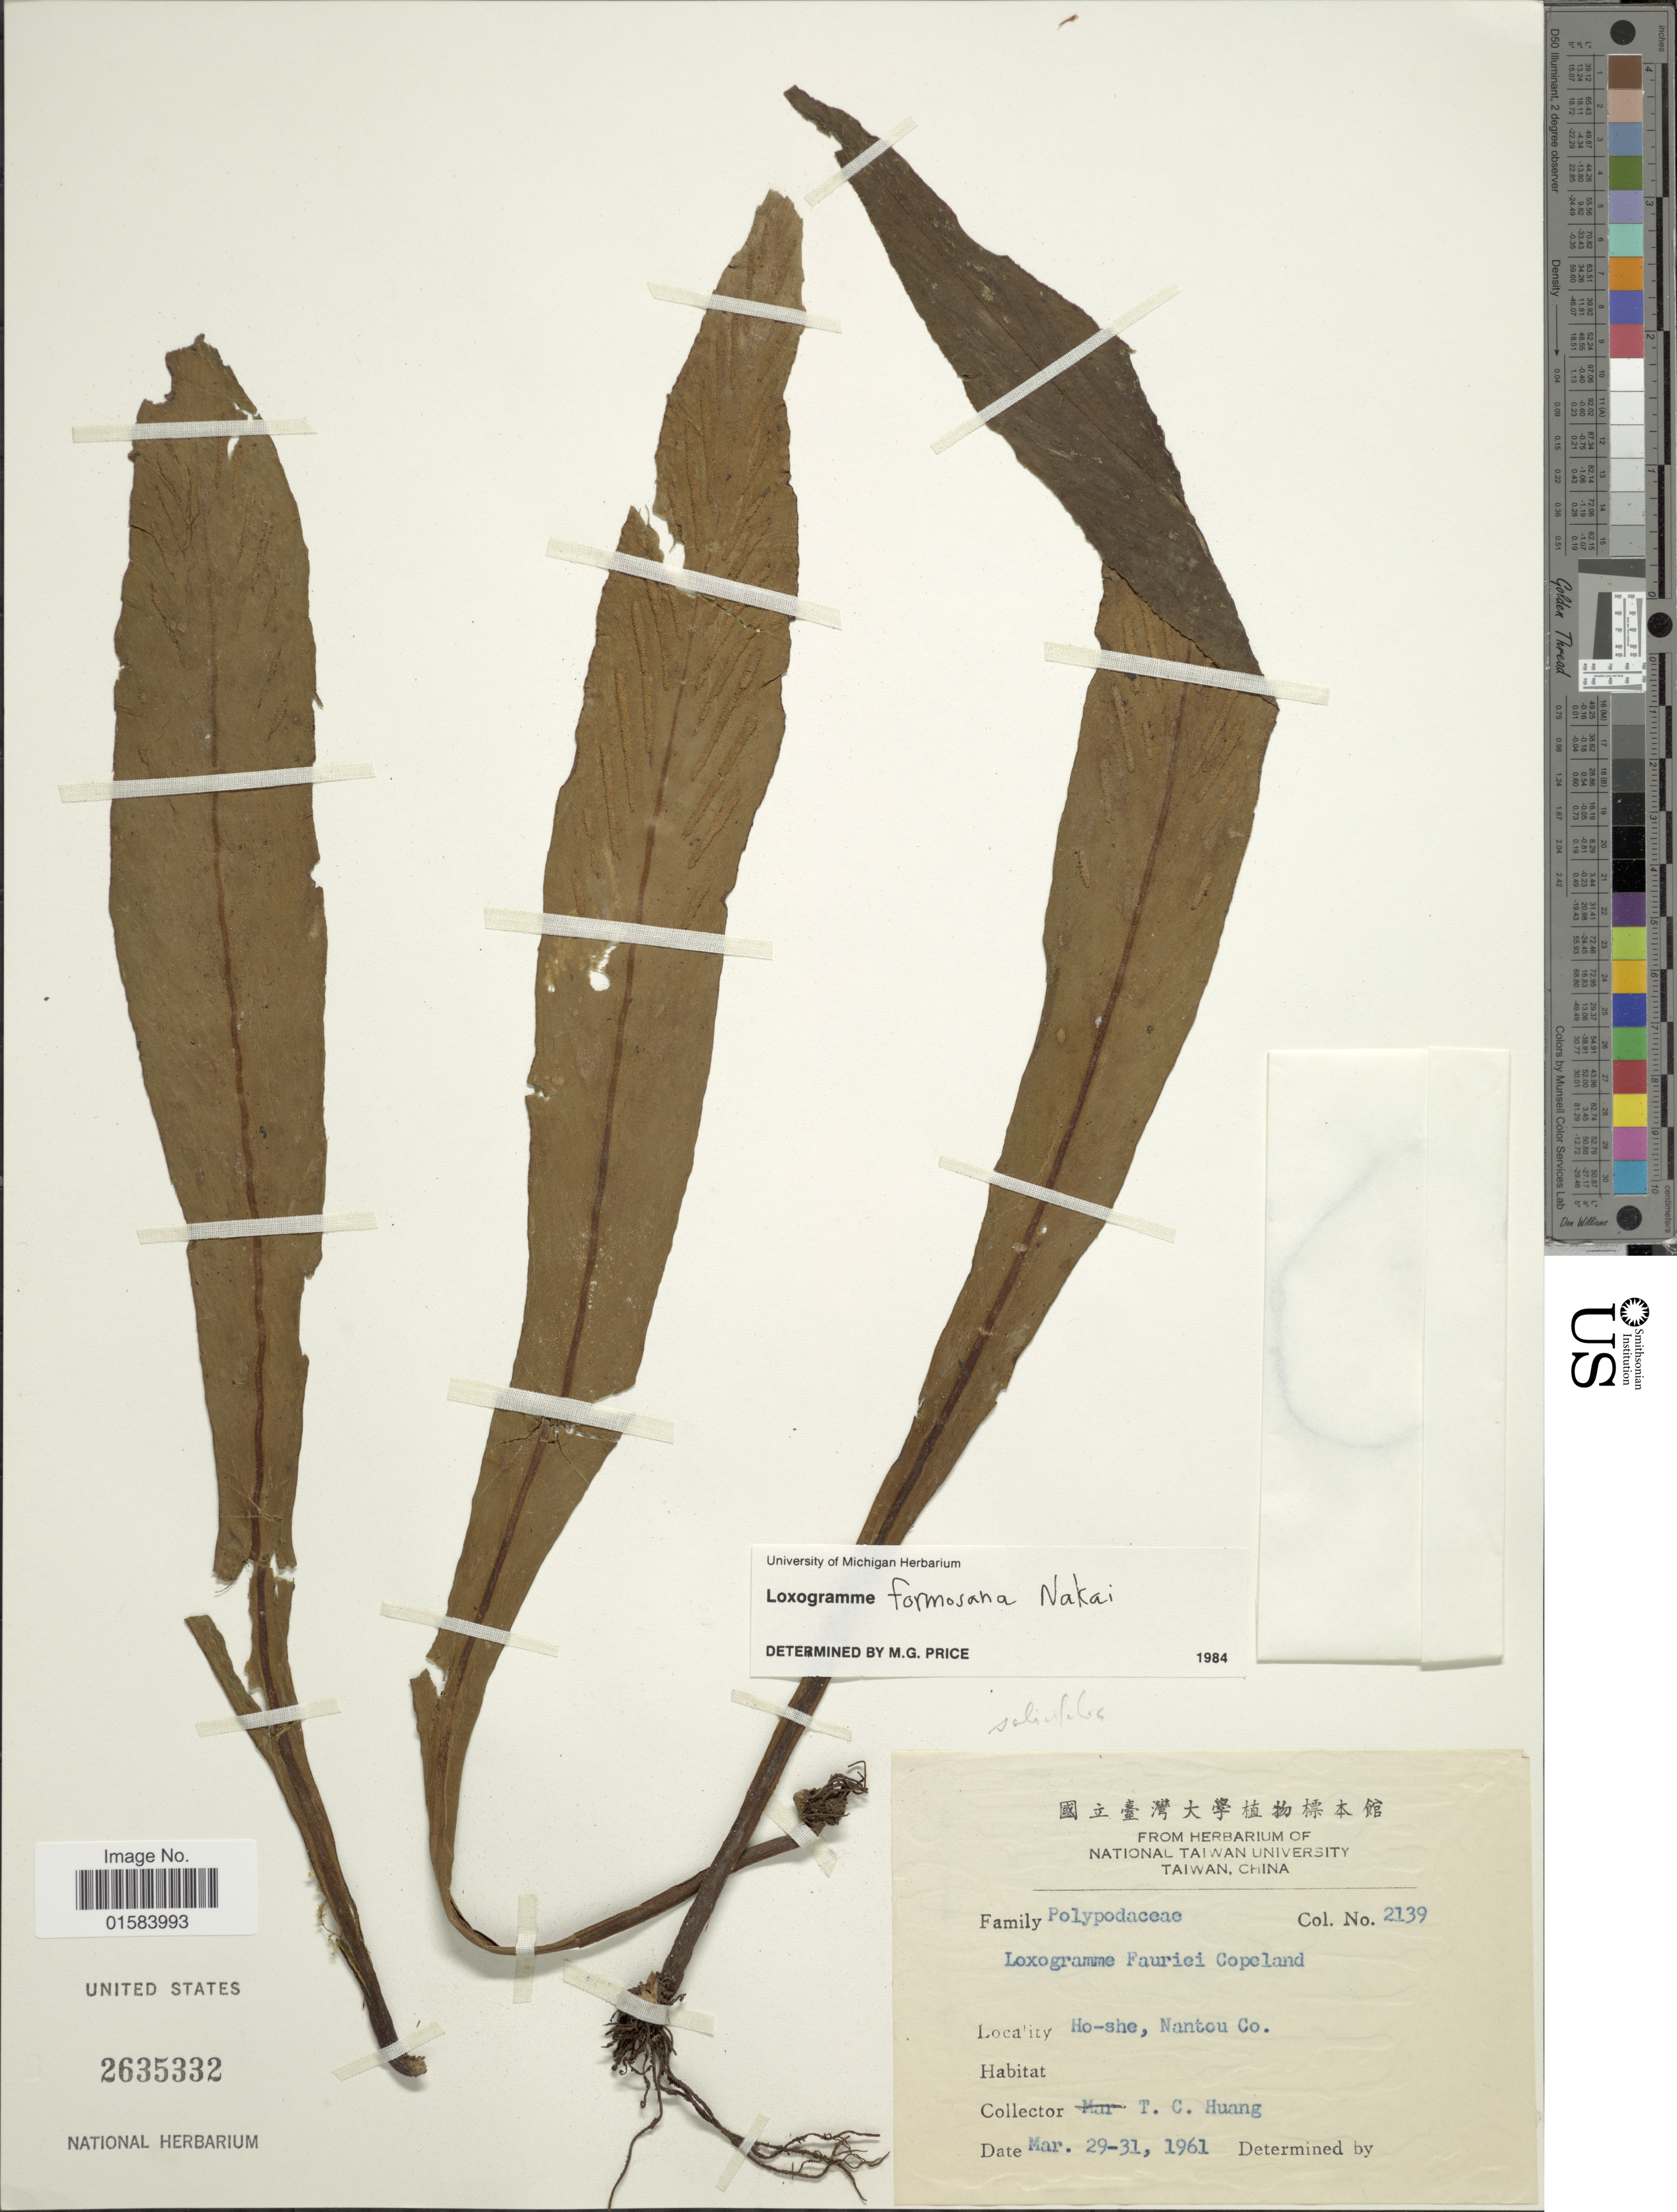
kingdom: Plantae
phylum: Tracheophyta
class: Polypodiopsida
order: Polypodiales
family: Polypodiaceae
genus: Loxogramme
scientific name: Loxogramme formosana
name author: Nakai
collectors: T. Huang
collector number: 2139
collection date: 1961-03-29/1961-03-31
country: Taiwan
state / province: Nantou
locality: Ho-she, Nantou Co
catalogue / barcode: US 2635332